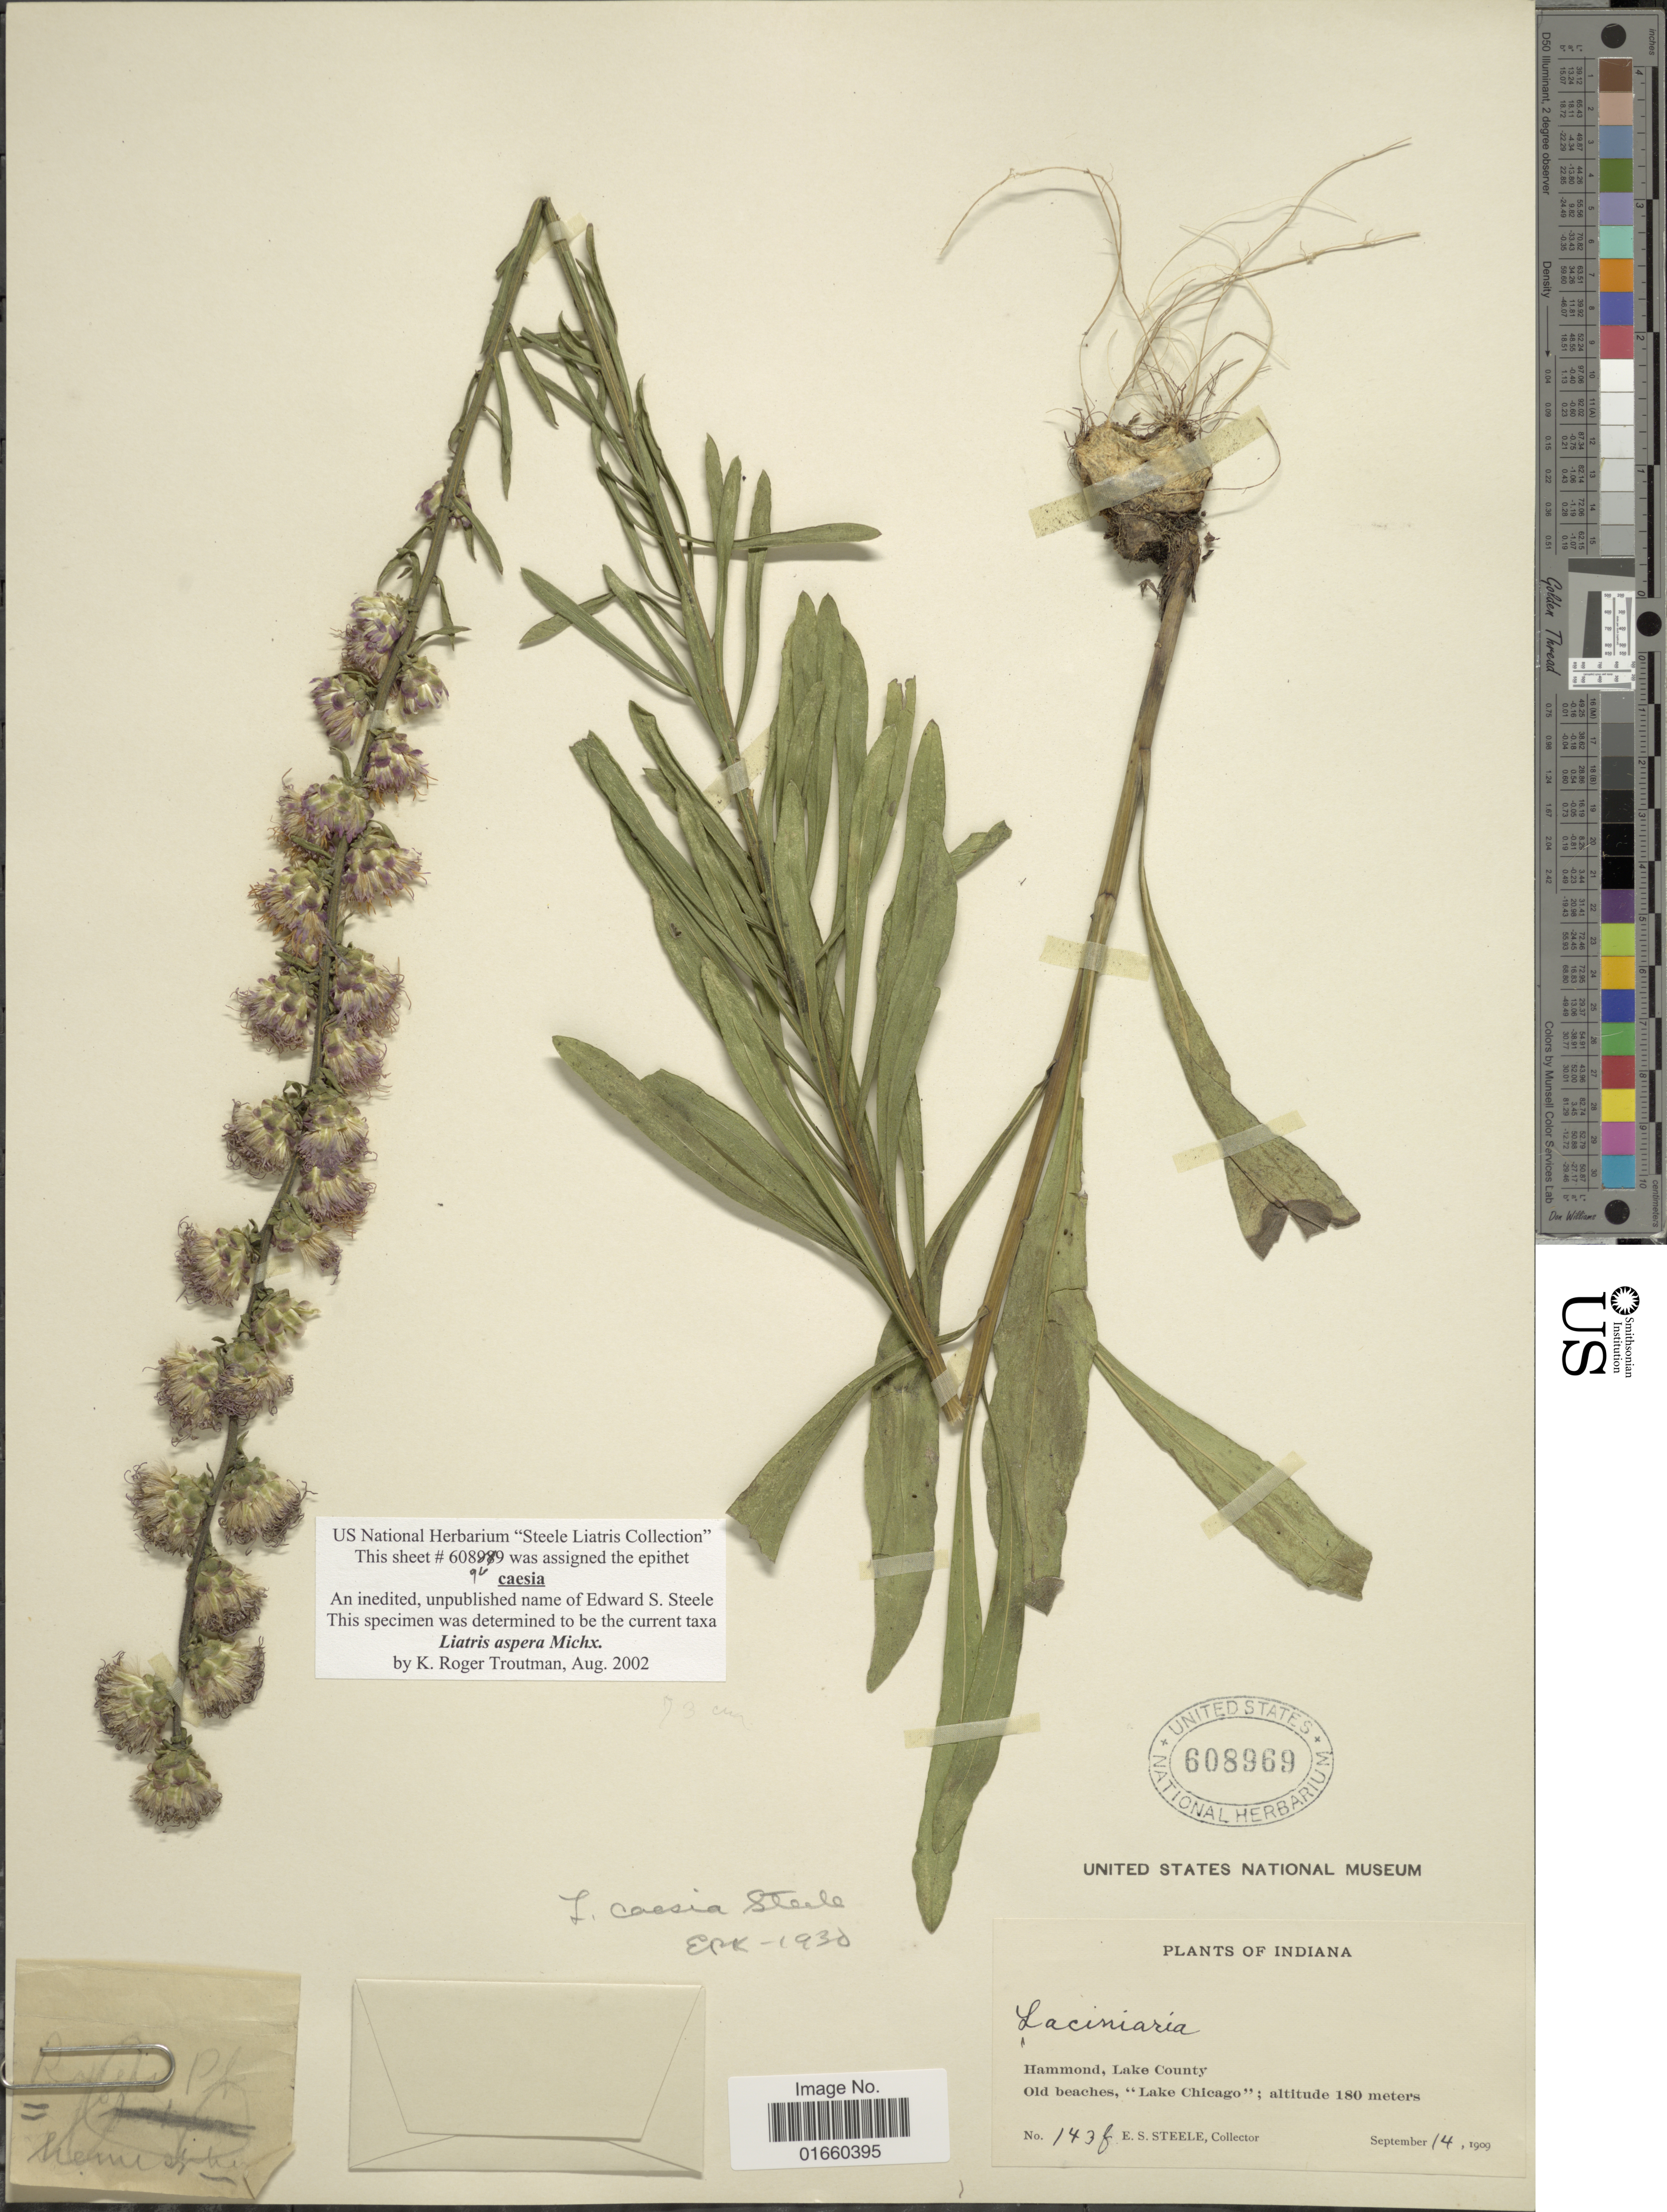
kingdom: Plantae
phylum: Tracheophyta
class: Magnoliopsida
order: Asterales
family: Asteraceae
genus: Liatris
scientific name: Liatris aspera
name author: Michx.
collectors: E. Steele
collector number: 143f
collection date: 1909-09-14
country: United States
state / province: Indiana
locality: Hammond, Lake County, Old beaches, "Lake Chicago"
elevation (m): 180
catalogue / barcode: US 608969